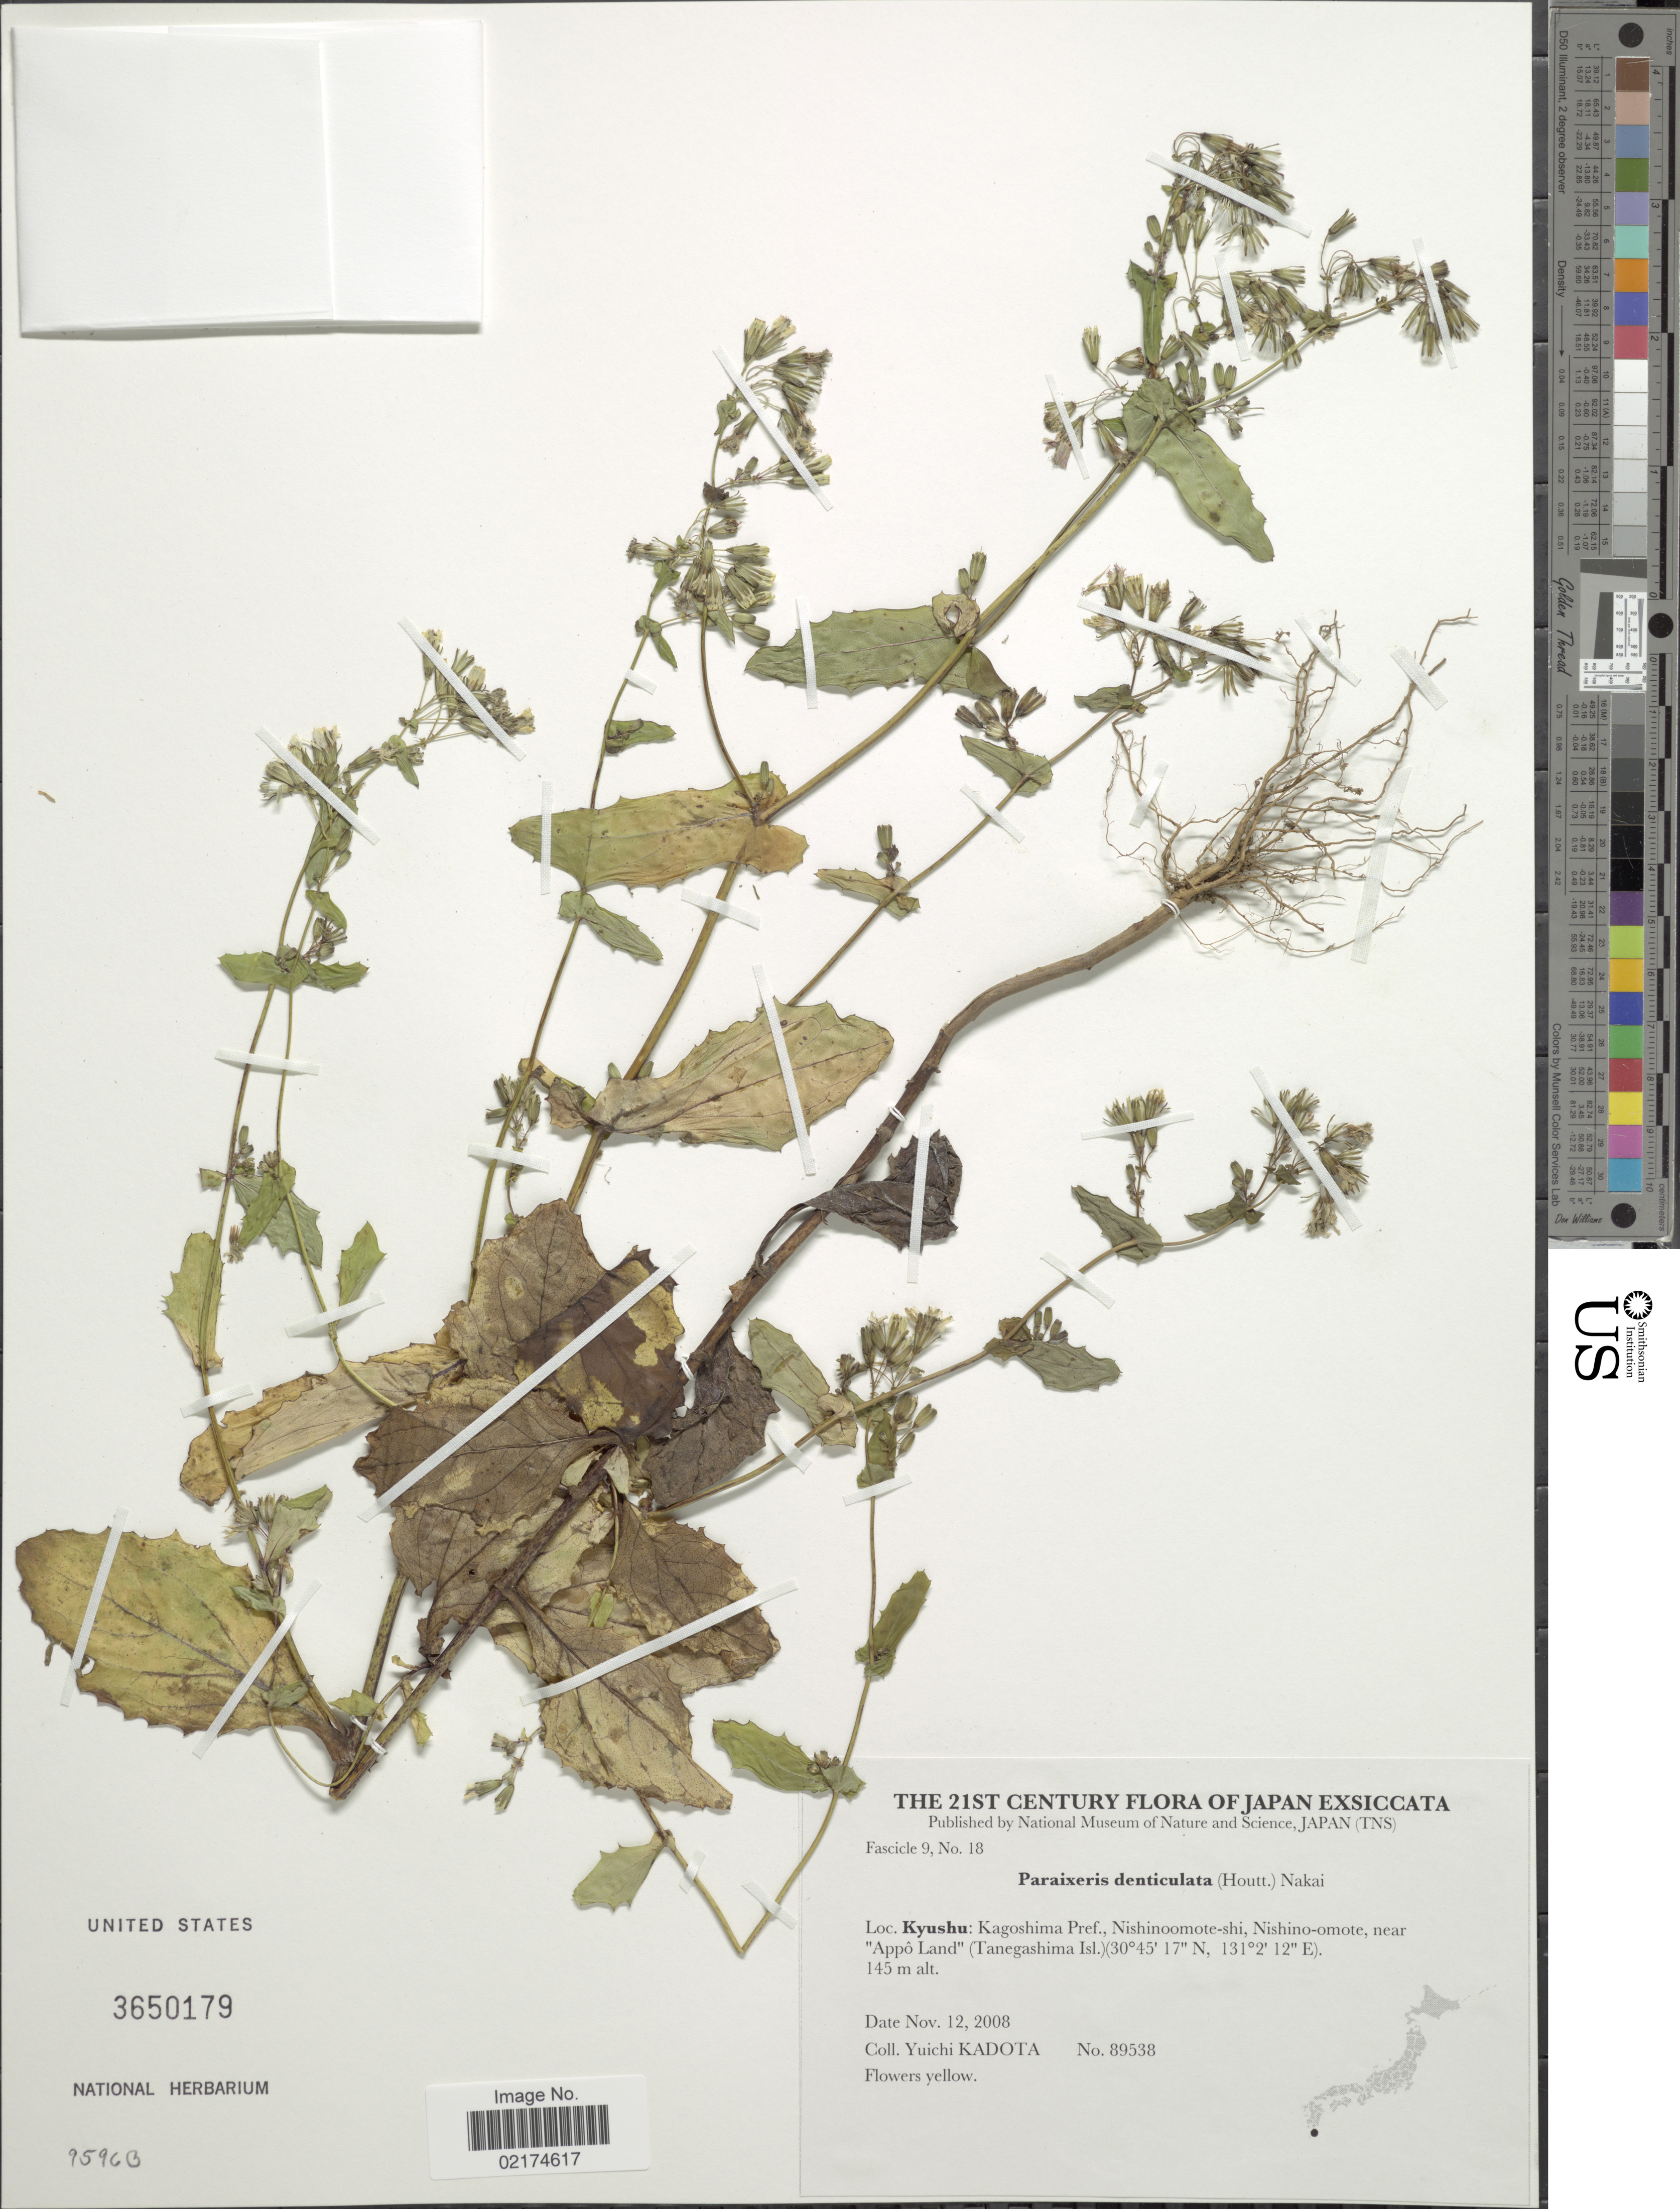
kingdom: Plantae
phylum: Tracheophyta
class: Magnoliopsida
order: Asterales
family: Asteraceae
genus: Crepidiastrum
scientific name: Crepidiastrum denticulatum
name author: (Houtt.) Pak & Kawano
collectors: Y. Kadota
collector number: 89538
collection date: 2008-11-12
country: Japan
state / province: Kagosima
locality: Kyushu: Kagoshima Pref., Nishinoomote-shi, Nishino-omote, near "Appo Land" Tanegashima Isl.)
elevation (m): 145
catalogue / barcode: US 3650179